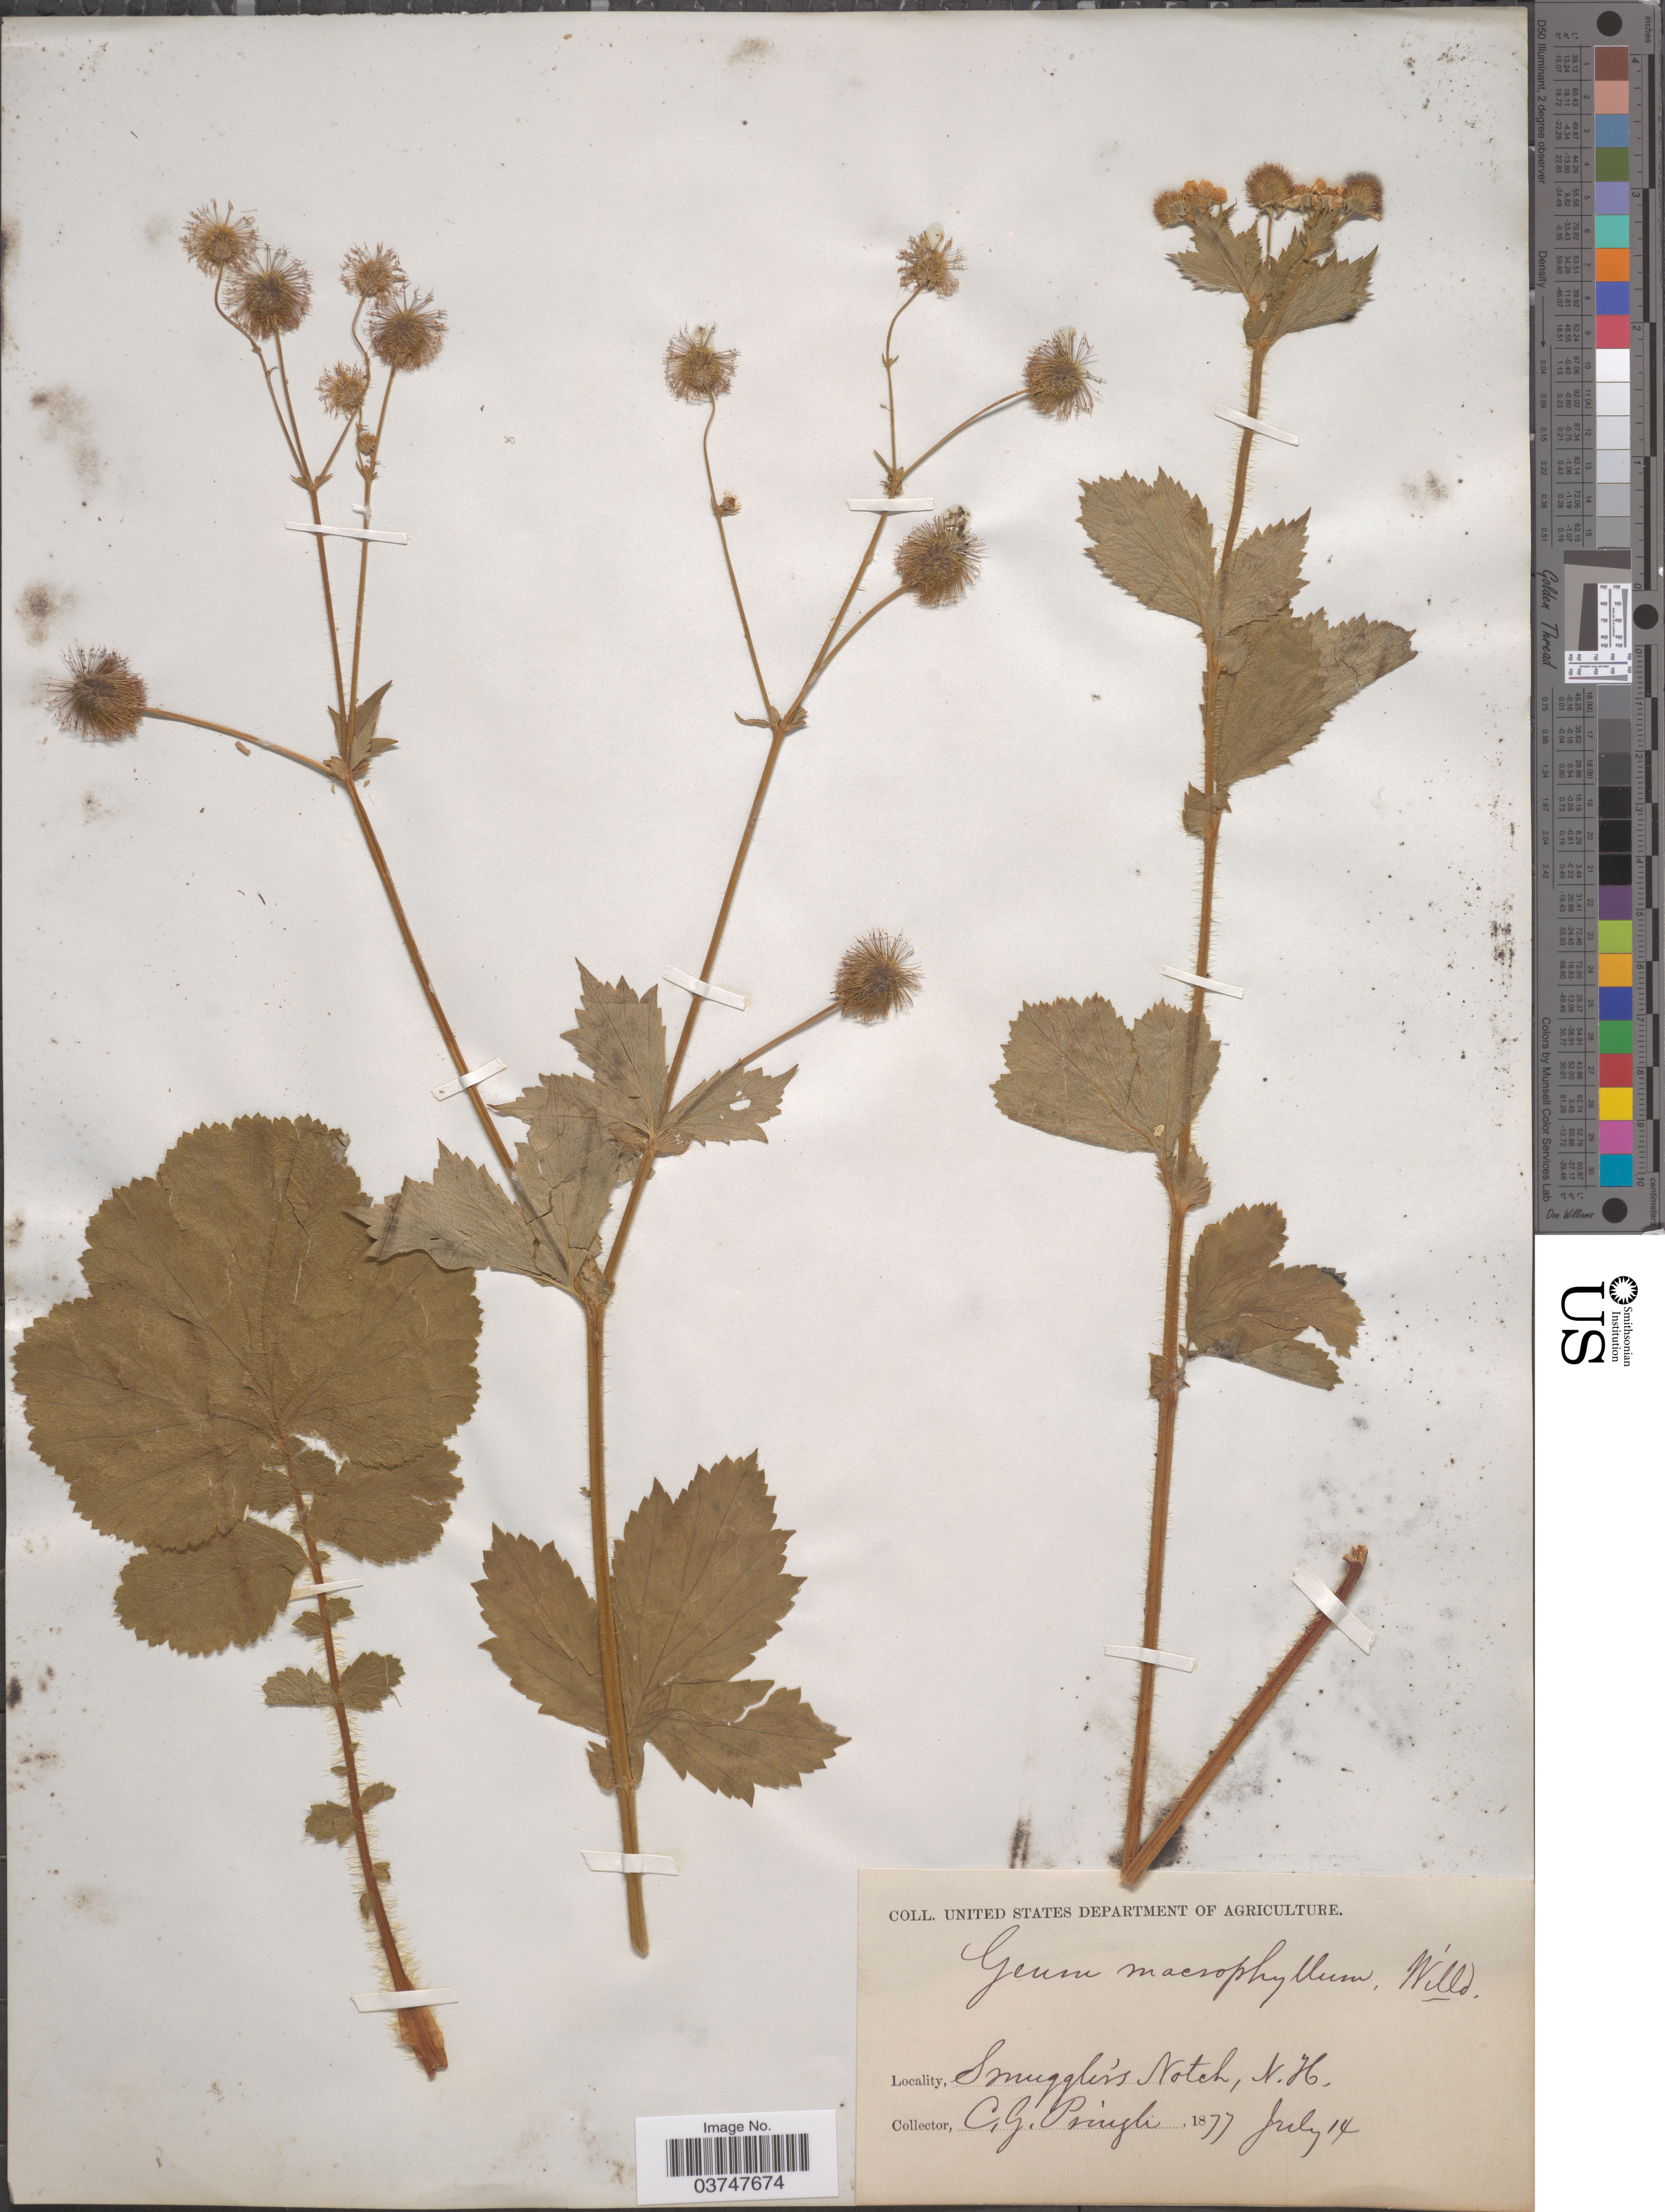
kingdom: Plantae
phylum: Tracheophyta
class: Magnoliopsida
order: Rosales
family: Rosaceae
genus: Geum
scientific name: Geum macrophyllum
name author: Willd.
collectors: C. G. Pringle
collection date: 1877-07-14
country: United States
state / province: New Hampshire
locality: Smuggler's Notch.